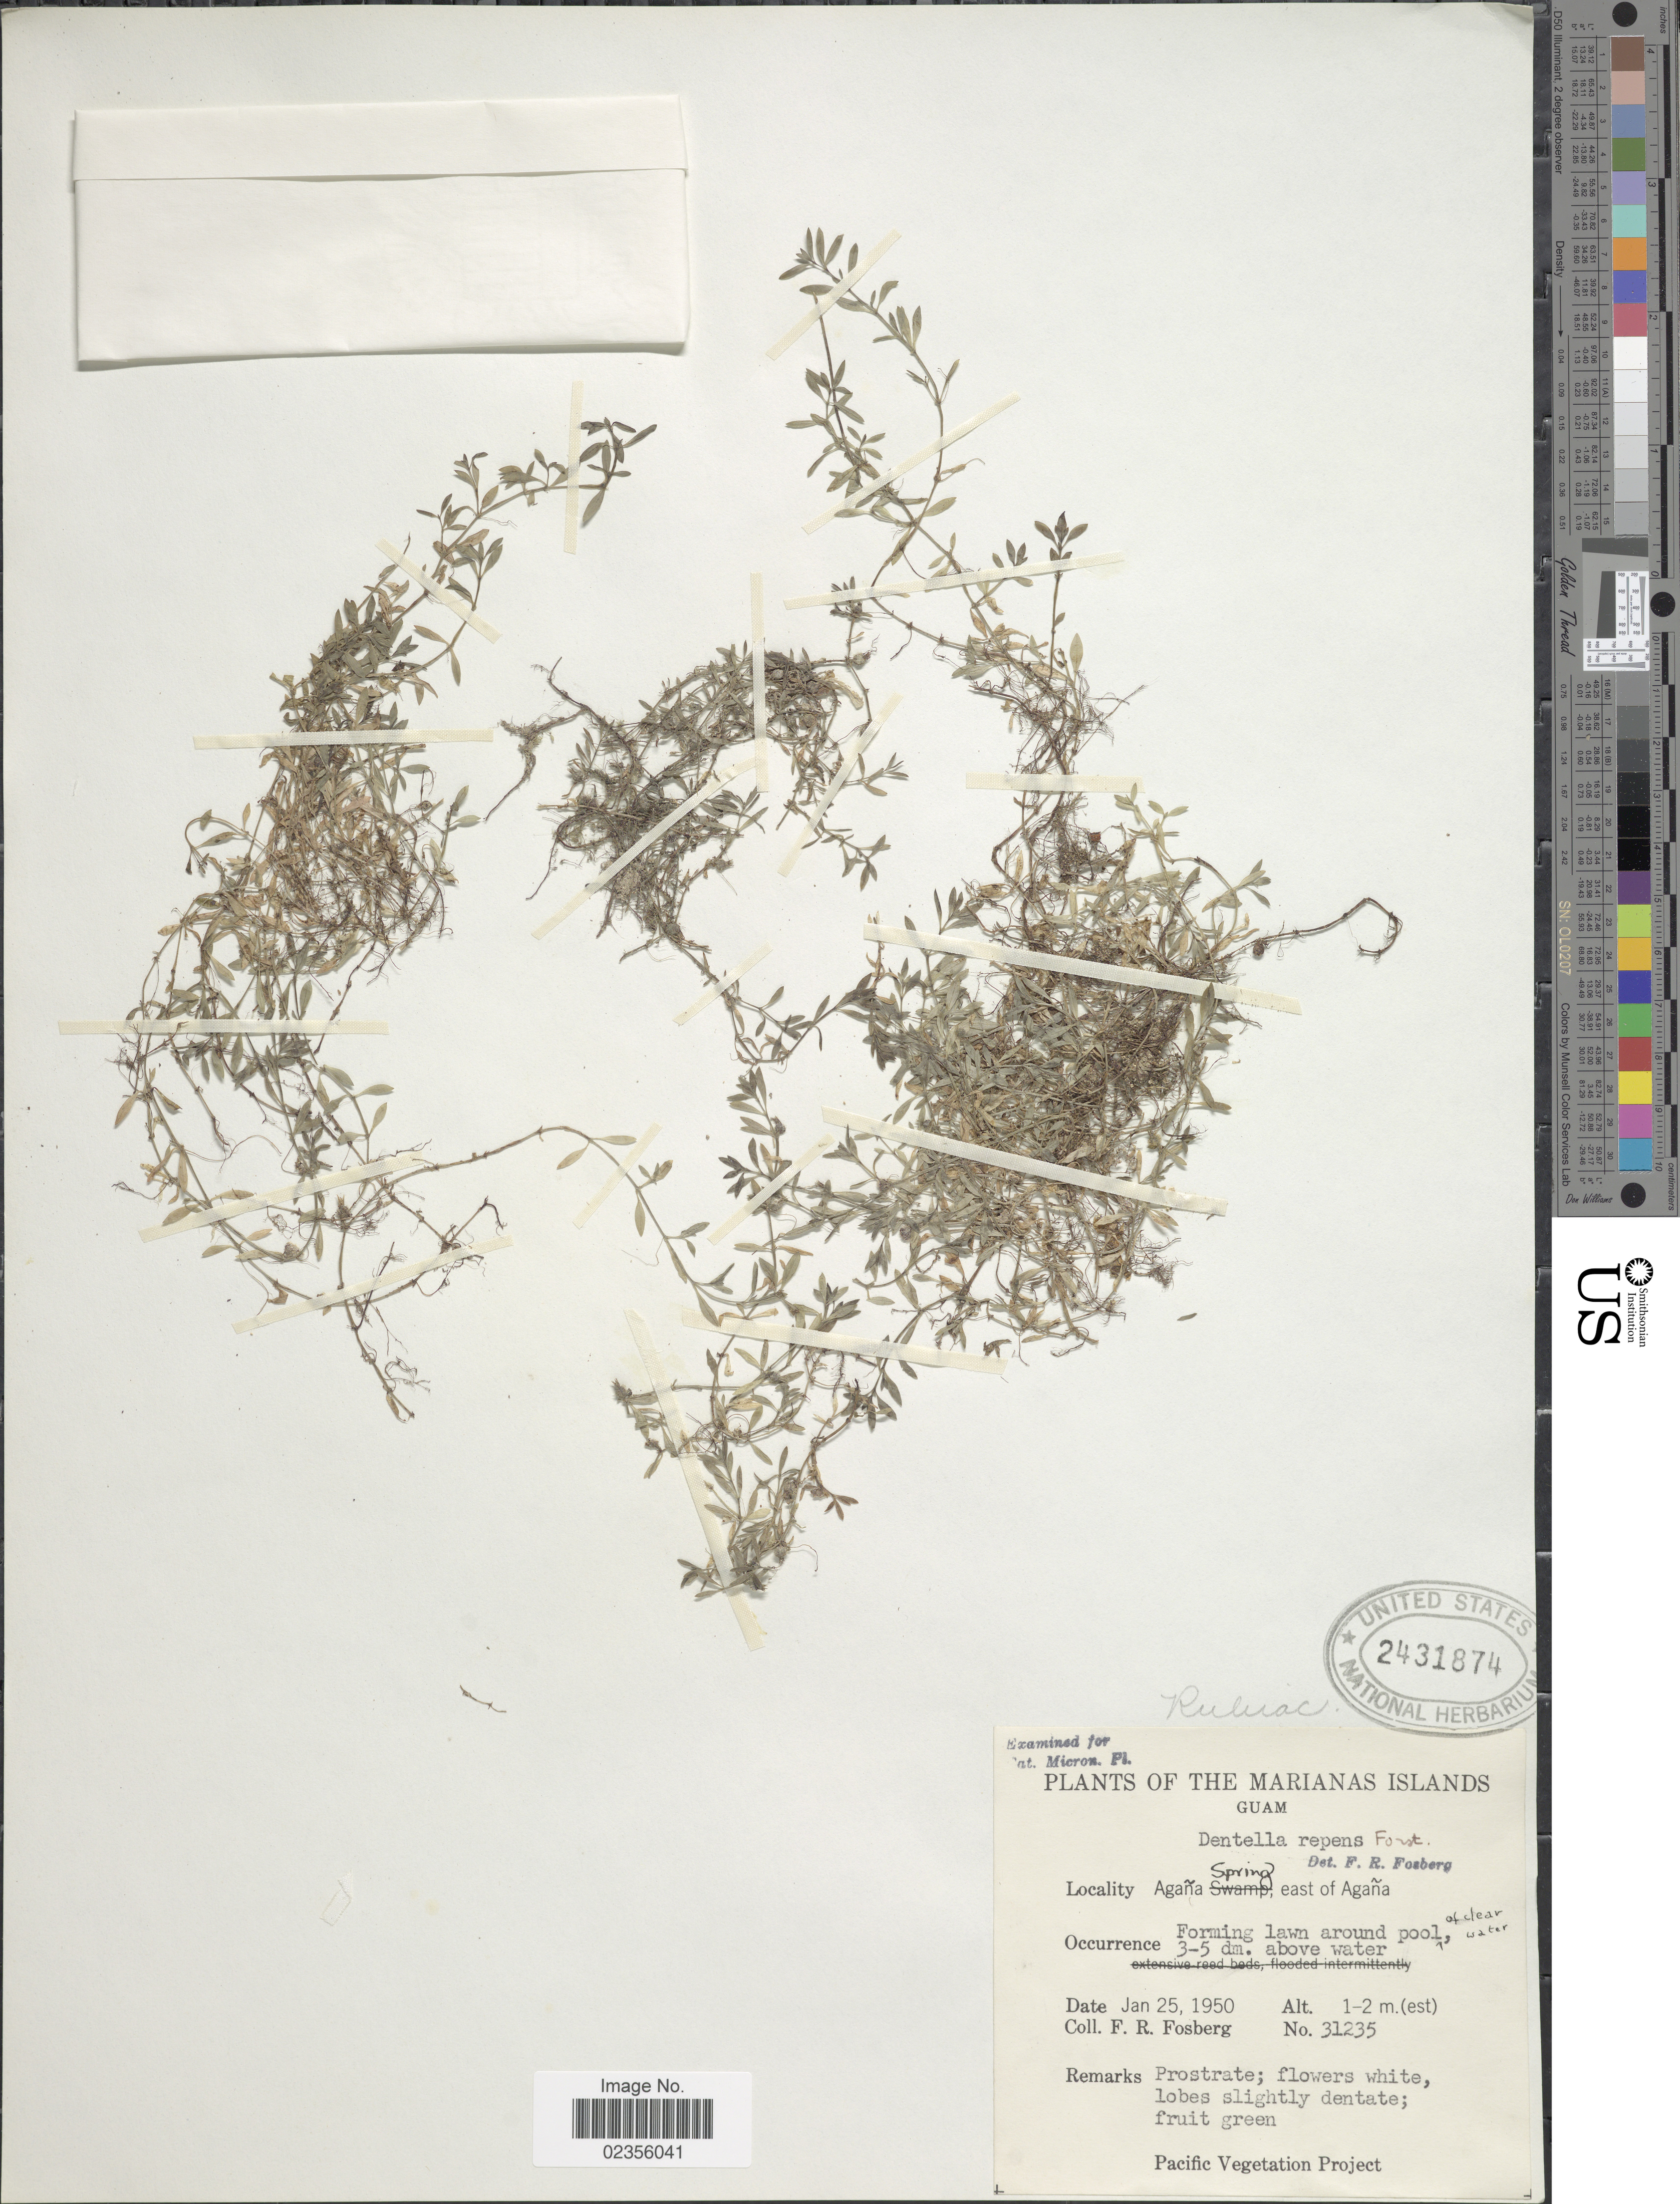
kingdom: Plantae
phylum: Tracheophyta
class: Magnoliopsida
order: Gentianales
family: Rubiaceae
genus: Dentella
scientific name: Dentella repens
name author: J.R. Forst. & G. Forst.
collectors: F. R. Fosberg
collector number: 31235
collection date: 1950-01-25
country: Guam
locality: Marianas Islands. Guam. Agaña Spring, east of Agaña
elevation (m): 1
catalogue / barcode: US 2431874